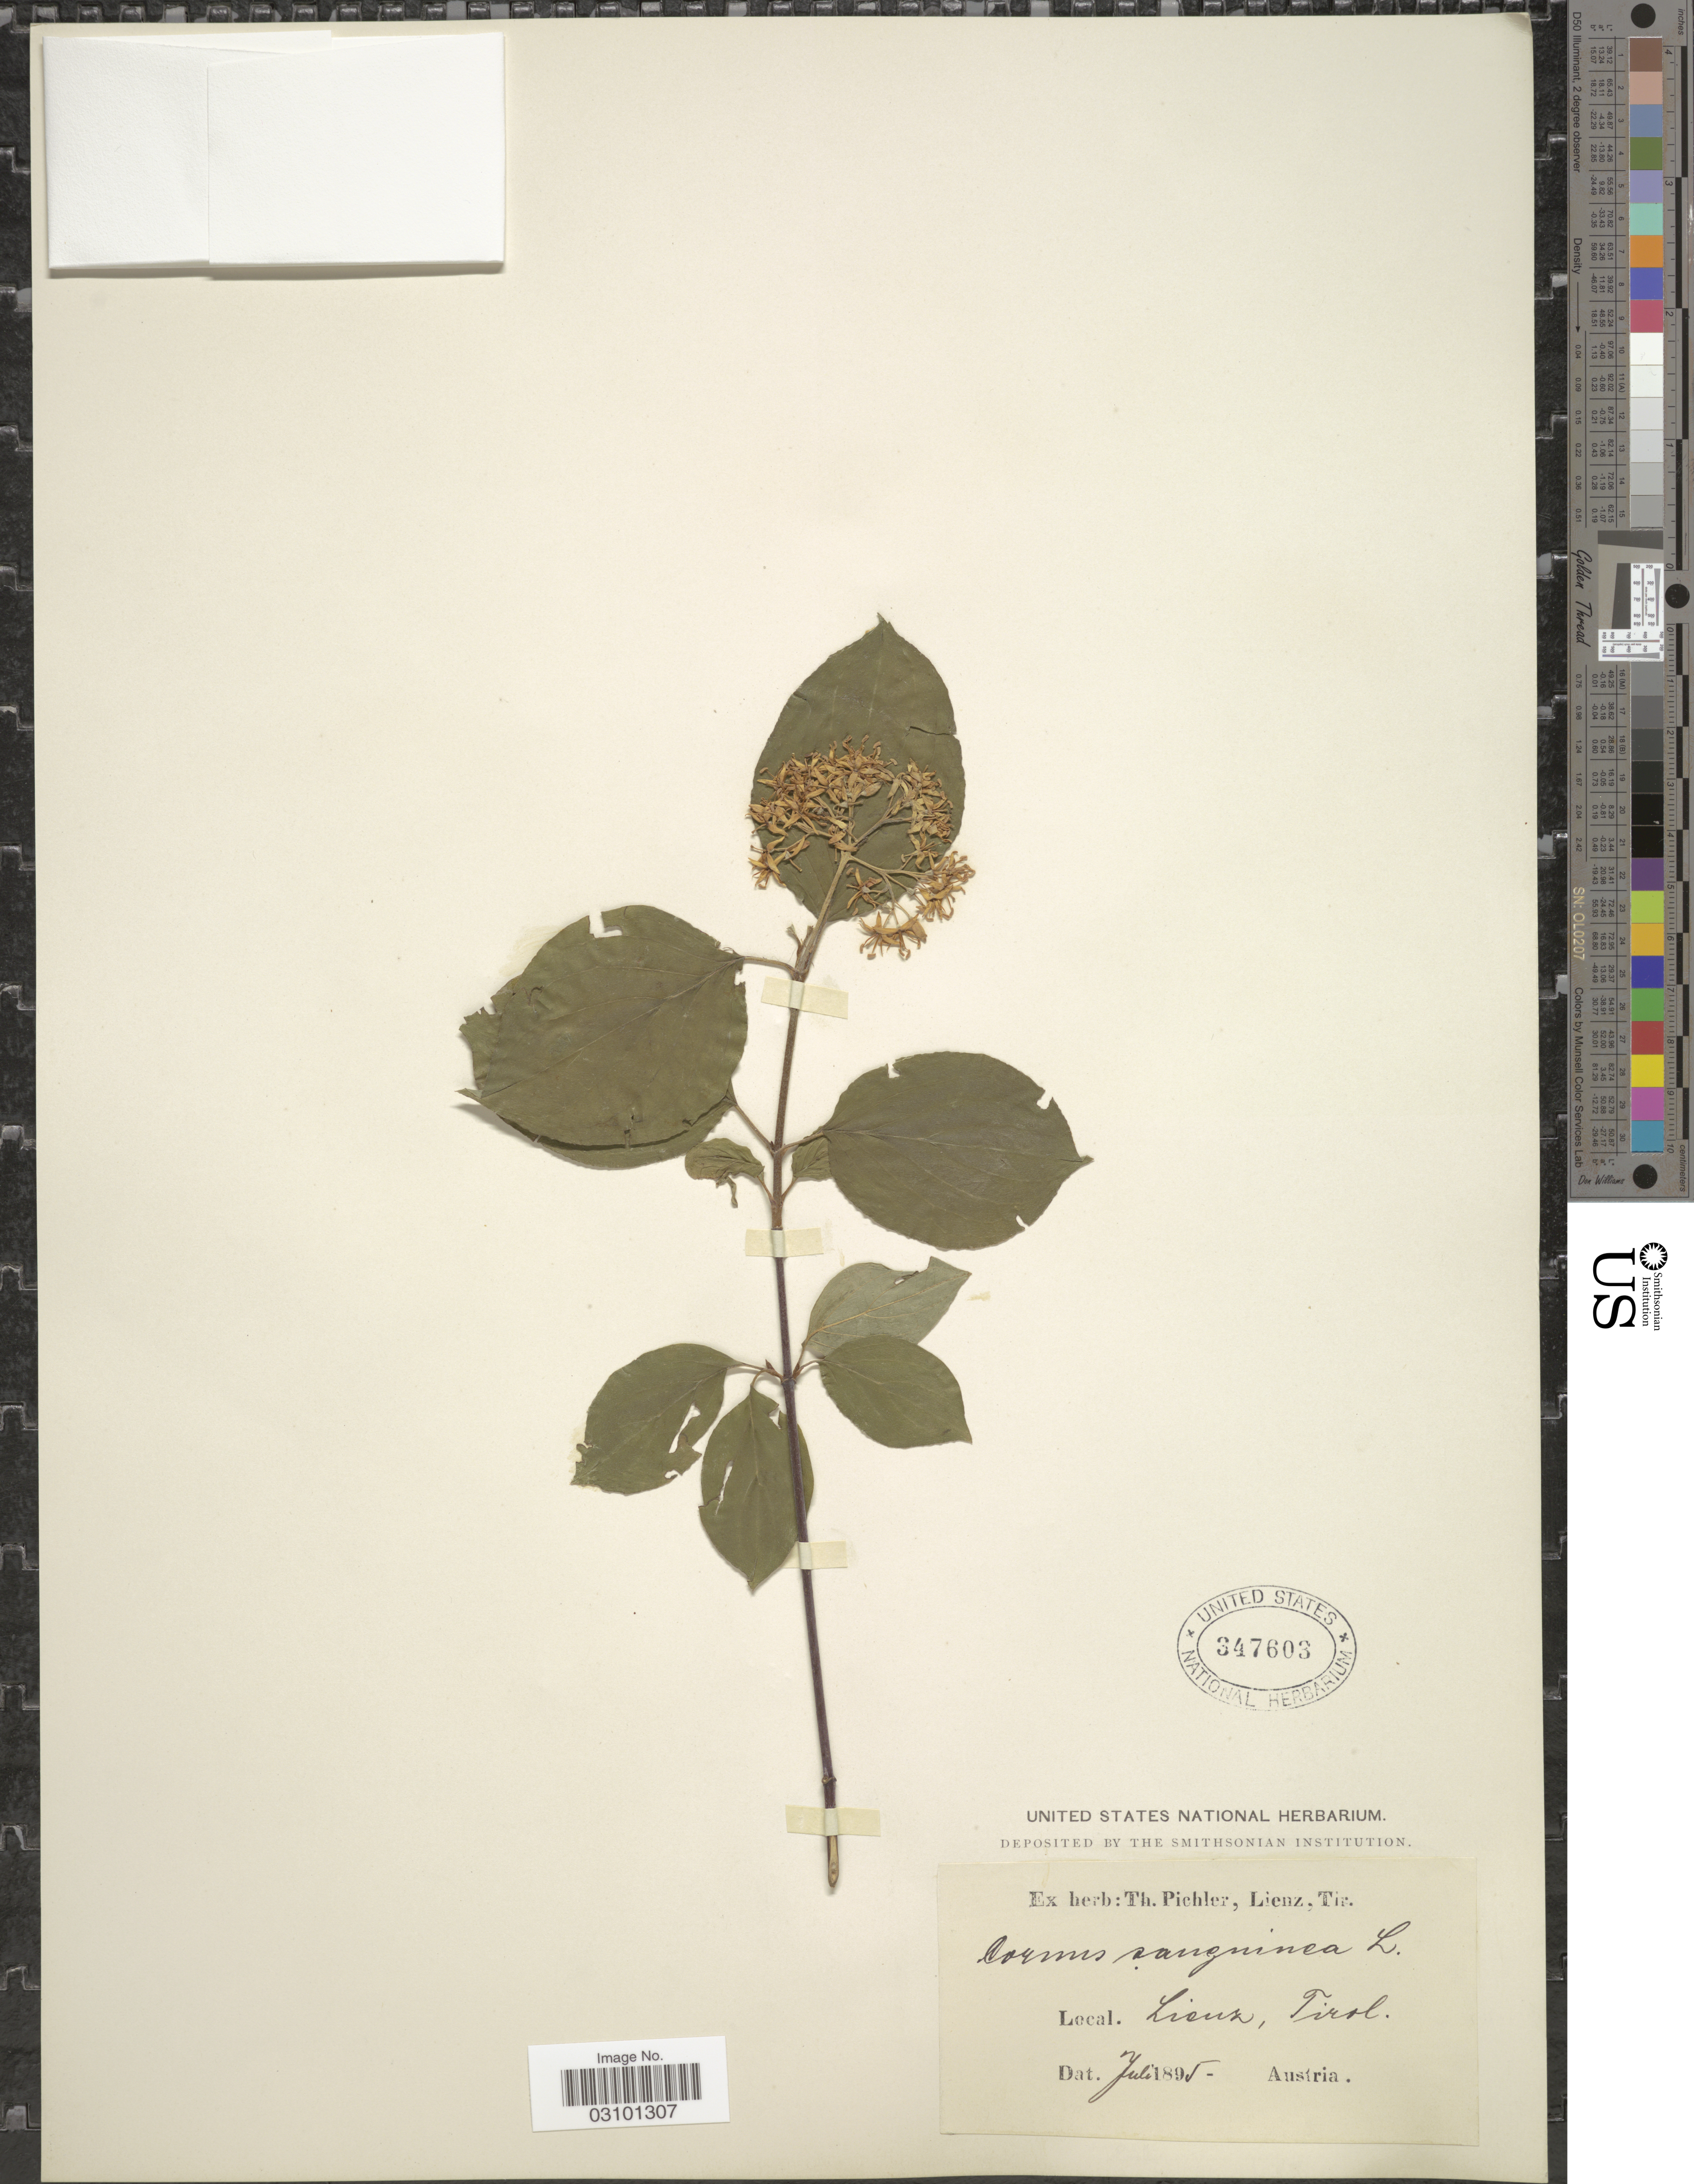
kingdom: Plantae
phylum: Tracheophyta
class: Magnoliopsida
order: Cornales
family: Cornaceae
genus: Cornus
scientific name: Cornus sanguinea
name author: L.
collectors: ex herb. T. Pichler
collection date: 1895-07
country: Austria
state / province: Tirol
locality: Lieuz.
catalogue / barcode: US 347603